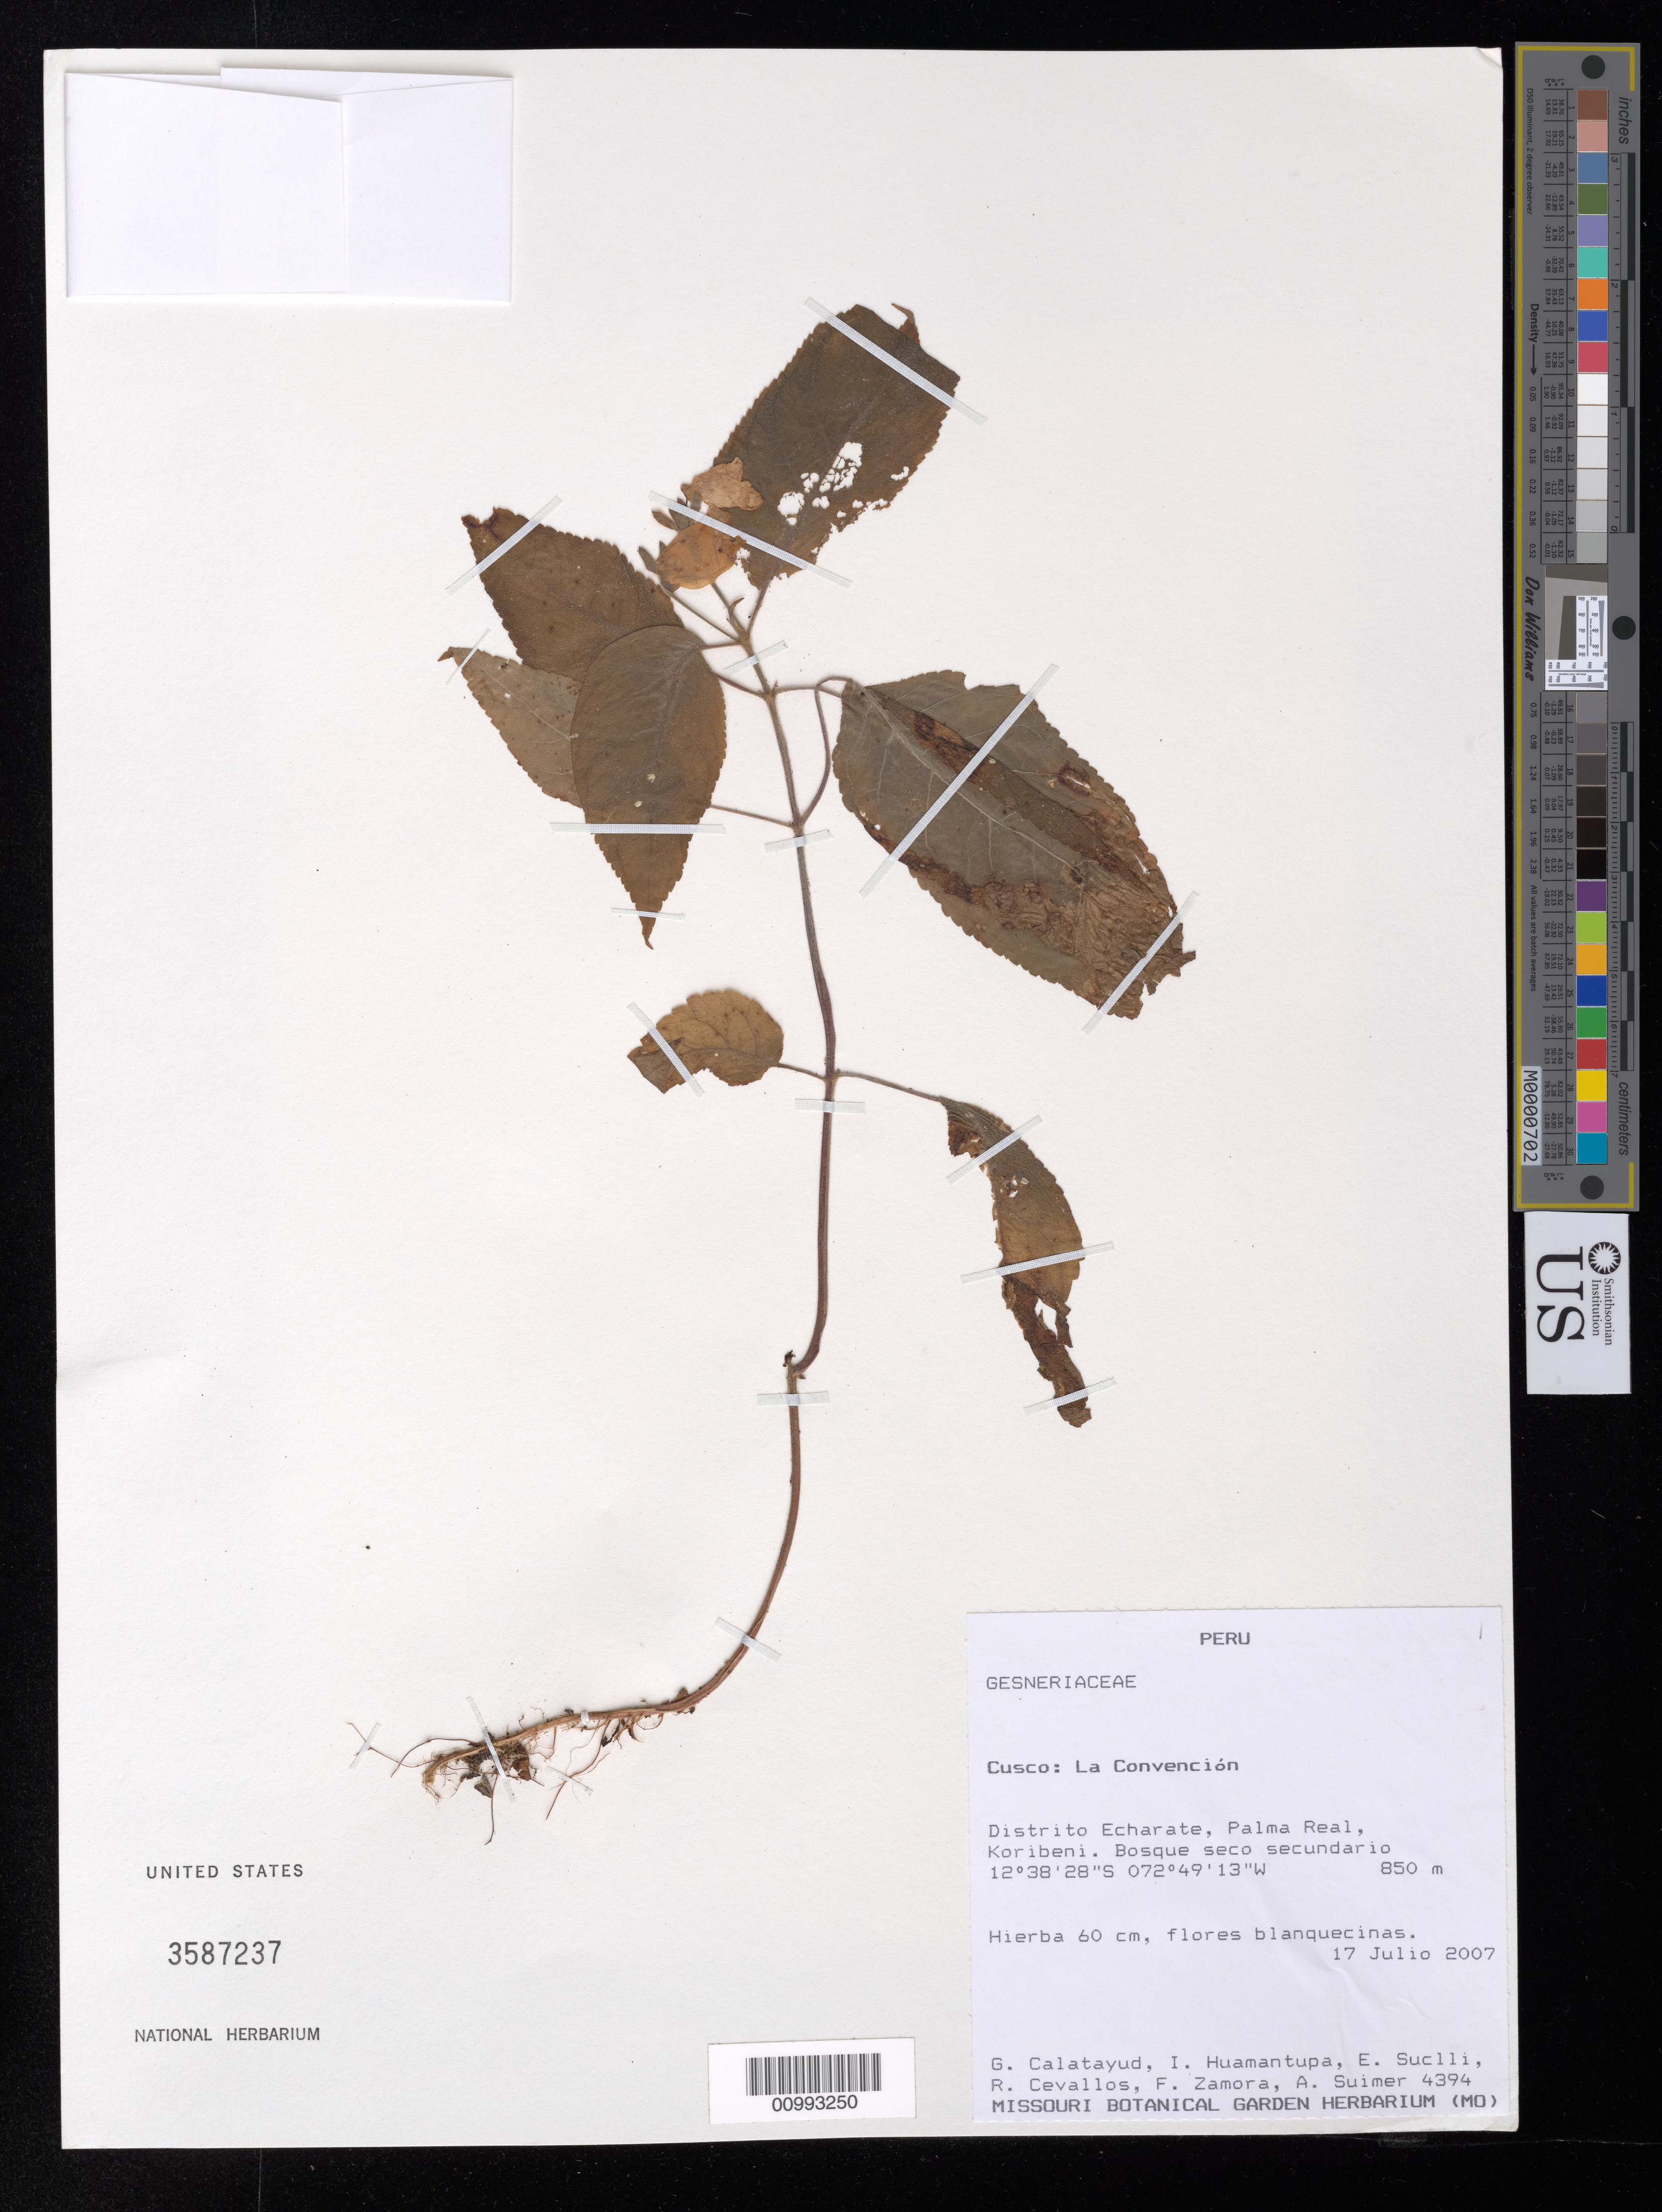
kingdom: Plantae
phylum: Tracheophyta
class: Magnoliopsida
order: Lamiales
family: Gesneriaceae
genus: Monopyle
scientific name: Monopyle sp.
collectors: G. Calatayud & et al.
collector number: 4394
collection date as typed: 17 Jul 2007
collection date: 2007-07-17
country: Peru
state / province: Cusco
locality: Cusco: La Convención. Dist. Echarate, Palma Real, Koribeni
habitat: Bosque secon secundario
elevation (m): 850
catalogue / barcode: US 3587237